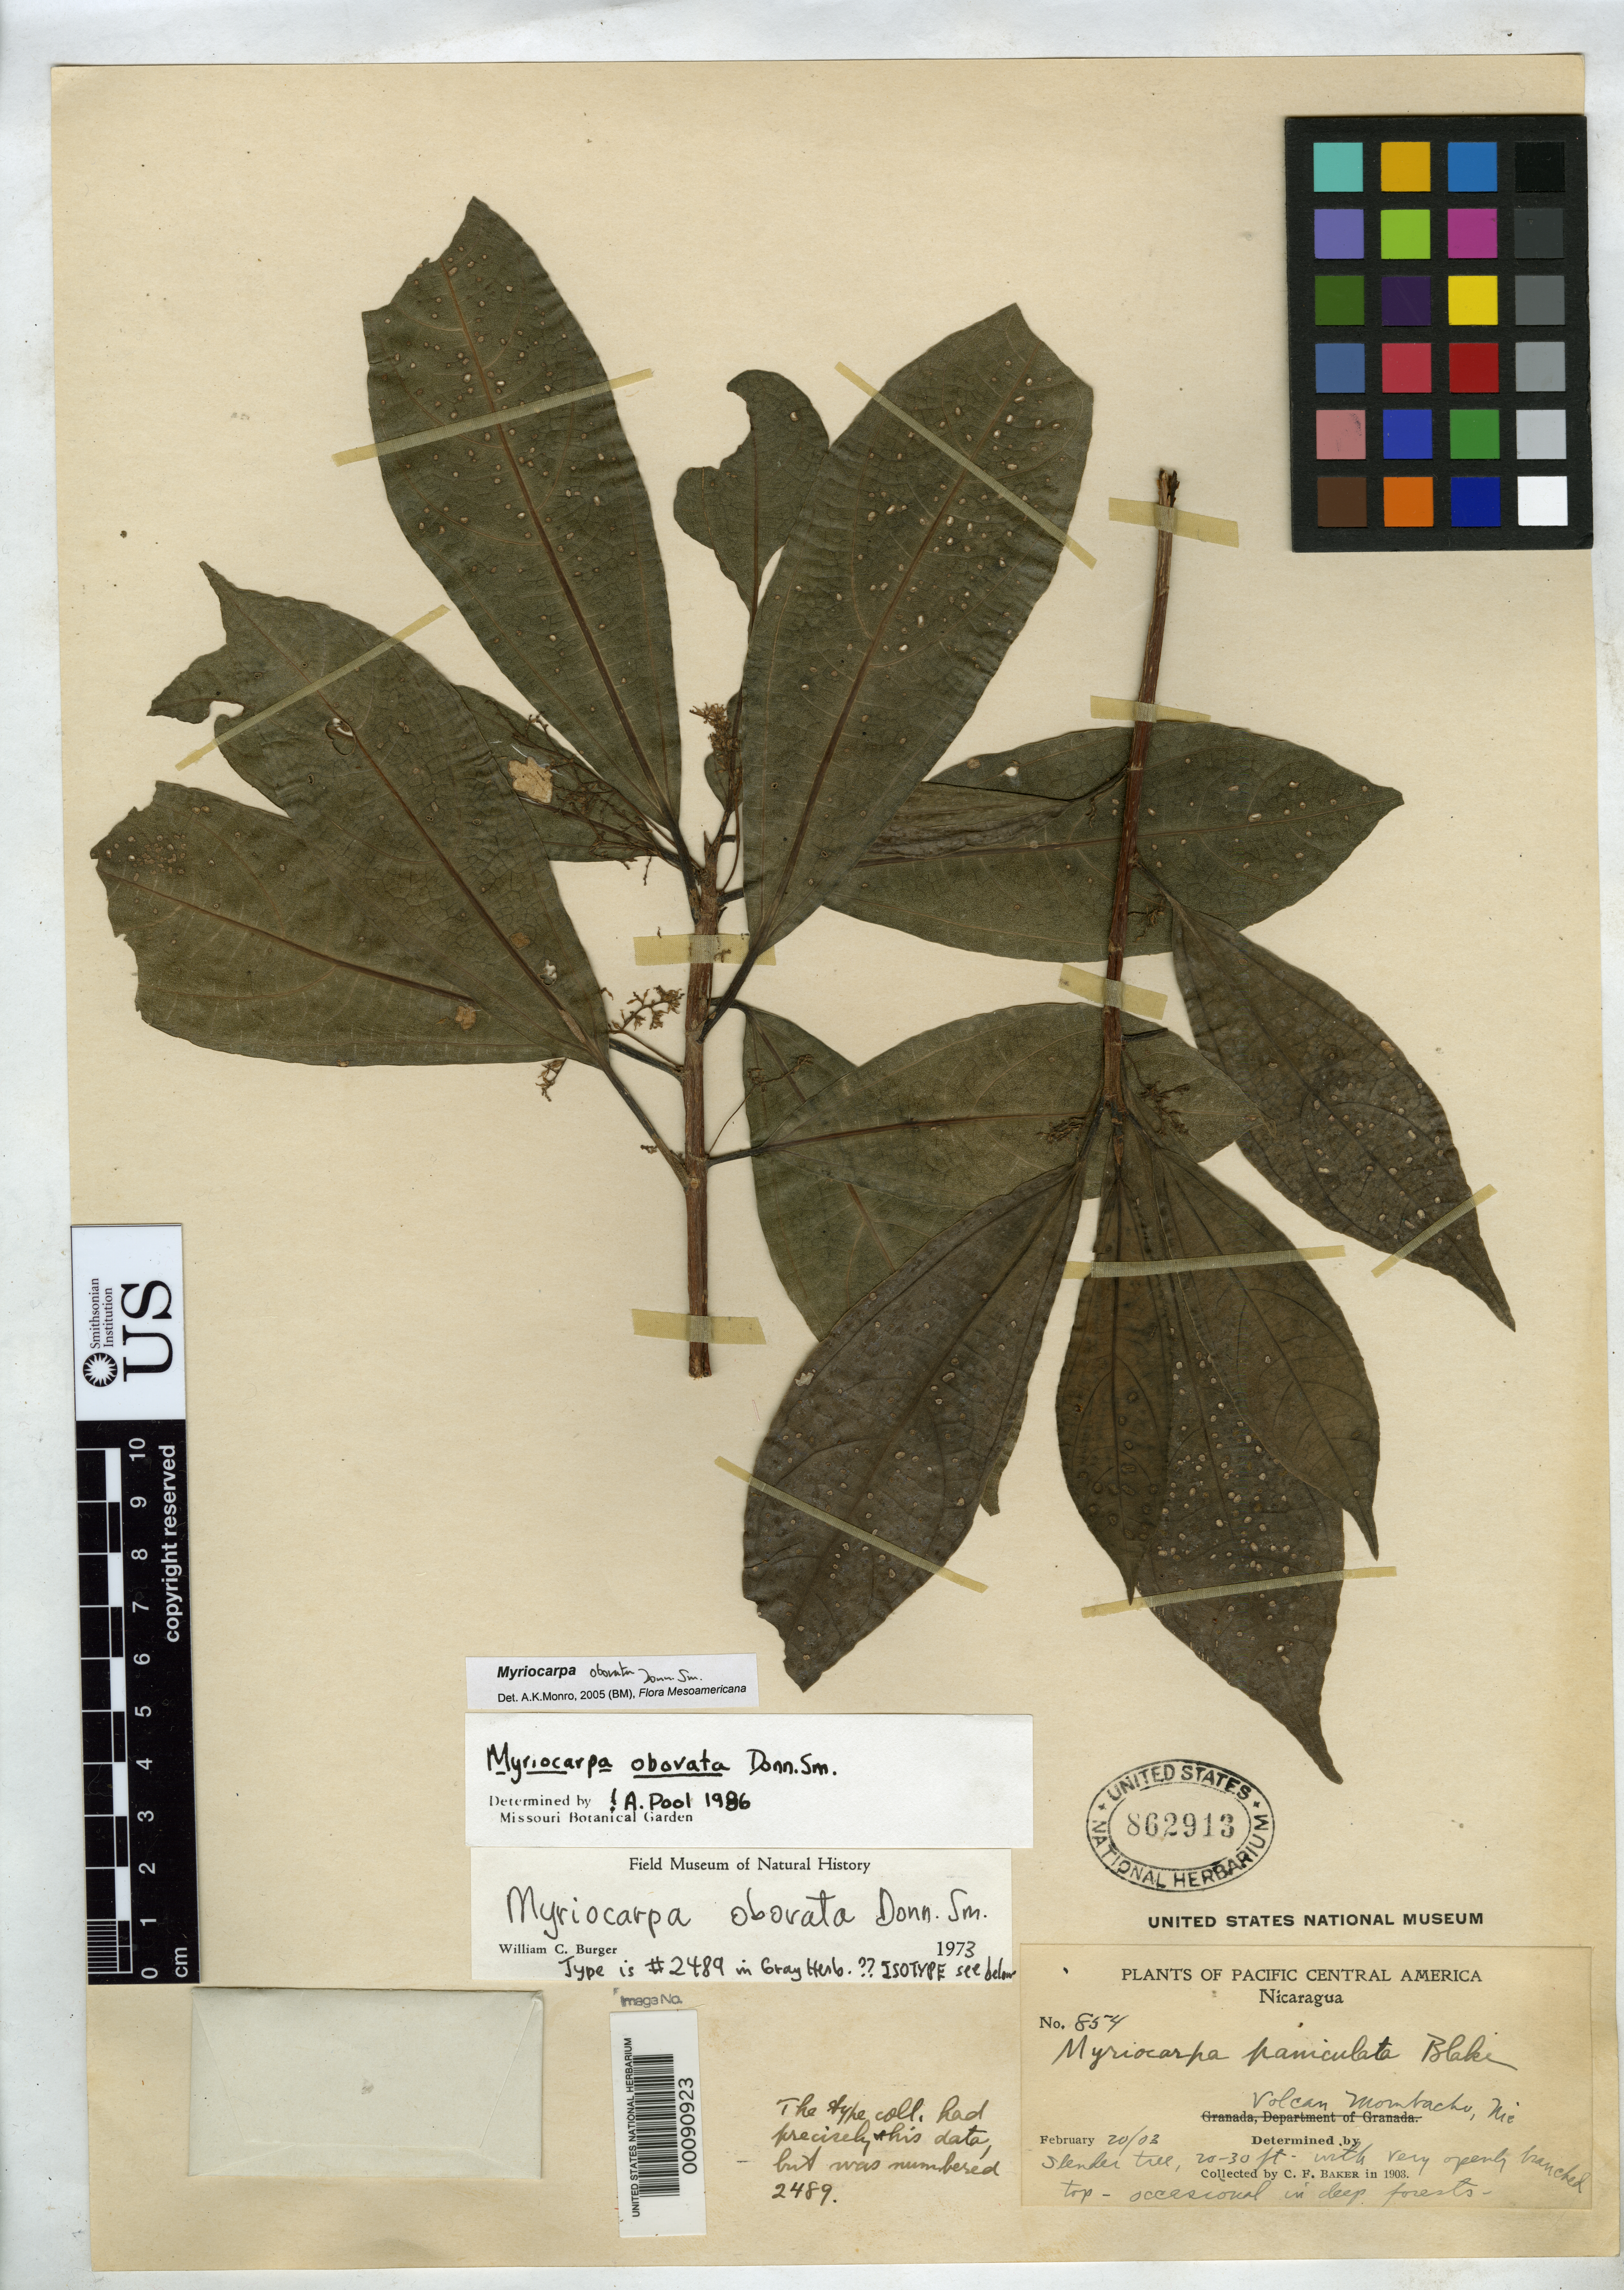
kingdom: Plantae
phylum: Tracheophyta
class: Magnoliopsida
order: Rosales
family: Urticaceae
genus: Myriocarpa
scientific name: Myriocarpa paniculata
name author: S.F. Blake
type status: Possible Isotype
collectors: C. F. Baker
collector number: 854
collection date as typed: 20 Feb 1903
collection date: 1903-02-20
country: Nicaragua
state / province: Granada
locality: Volcan Mombacho.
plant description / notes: Mis-numbered or mis-labeled collection? Protologue cites type as Baker 2489 [and HUH online records agree]. "The type coll. had precisely this data, but was numbered 2489" [unsigned, undated annotation]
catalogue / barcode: US 862913